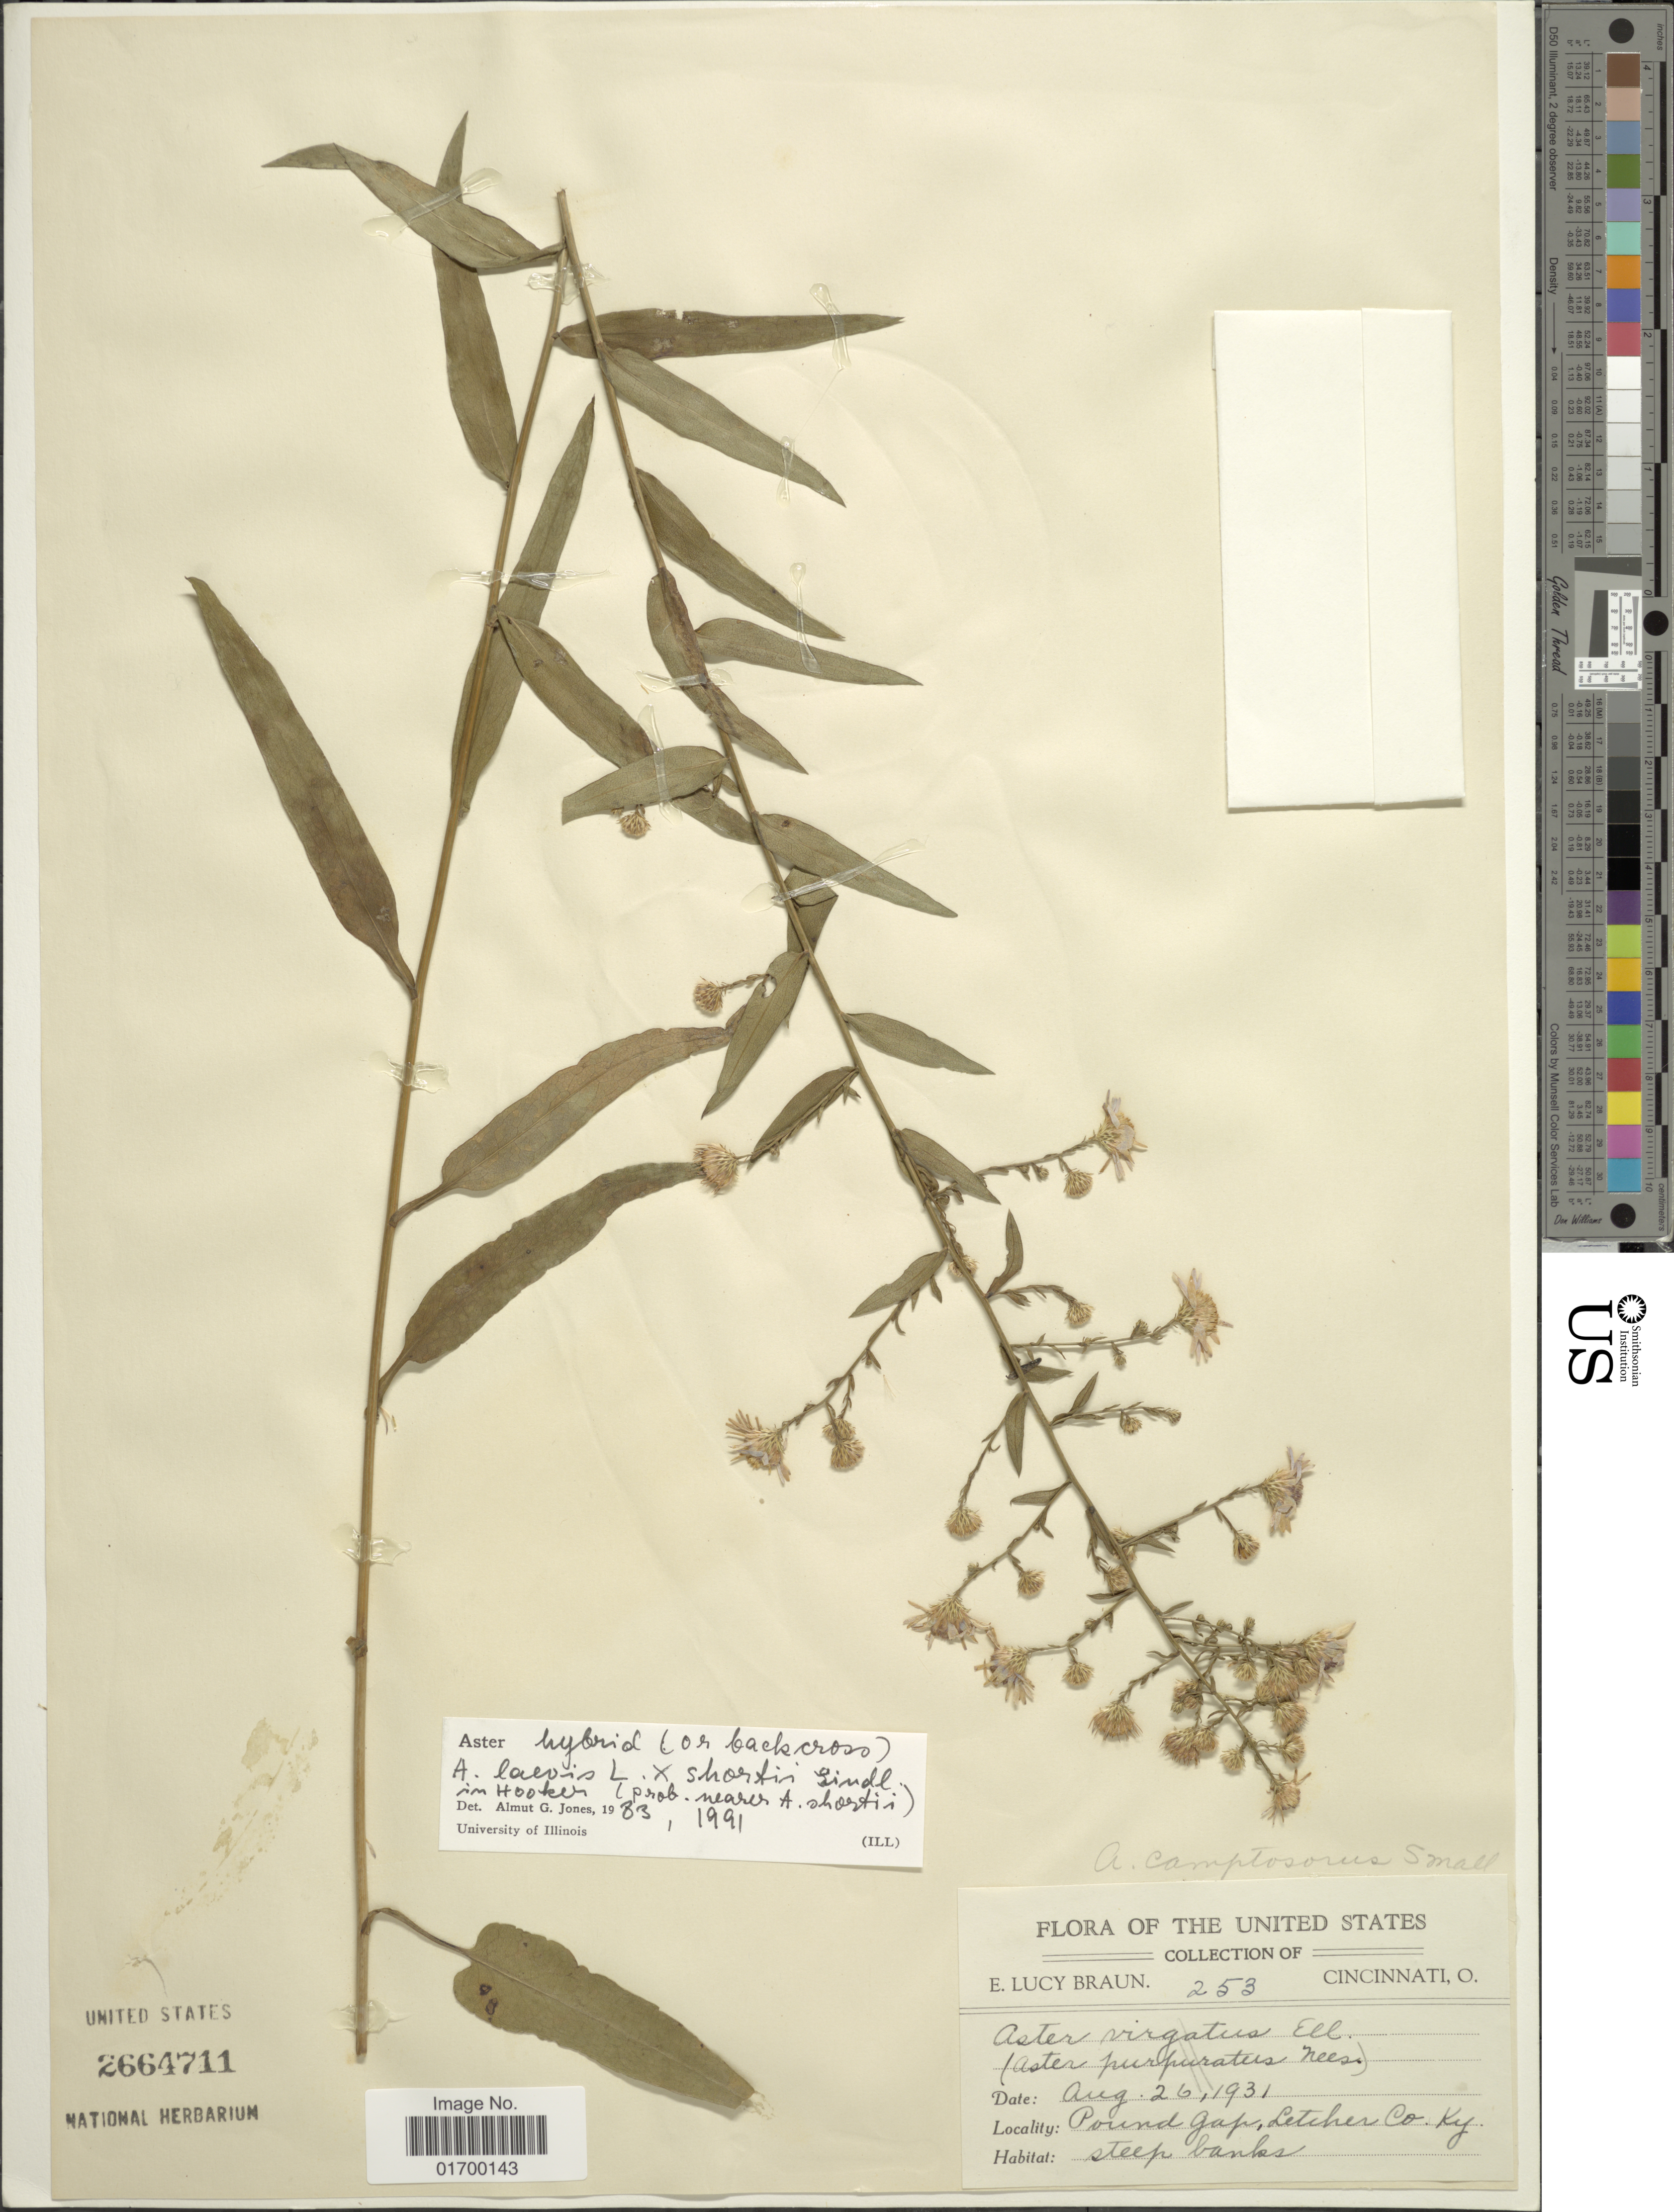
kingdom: Plantae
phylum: Tracheophyta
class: Magnoliopsida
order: Asterales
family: Asteraceae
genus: Symphyotrichum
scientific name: Symphyotrichum laeve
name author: (L.) Á. Löve & D. Löve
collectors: E. L. Braun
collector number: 253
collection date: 1931-08-26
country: United States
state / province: Kentucky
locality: Pound Gap, Letcher Co., Ky.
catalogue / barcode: US 2664711